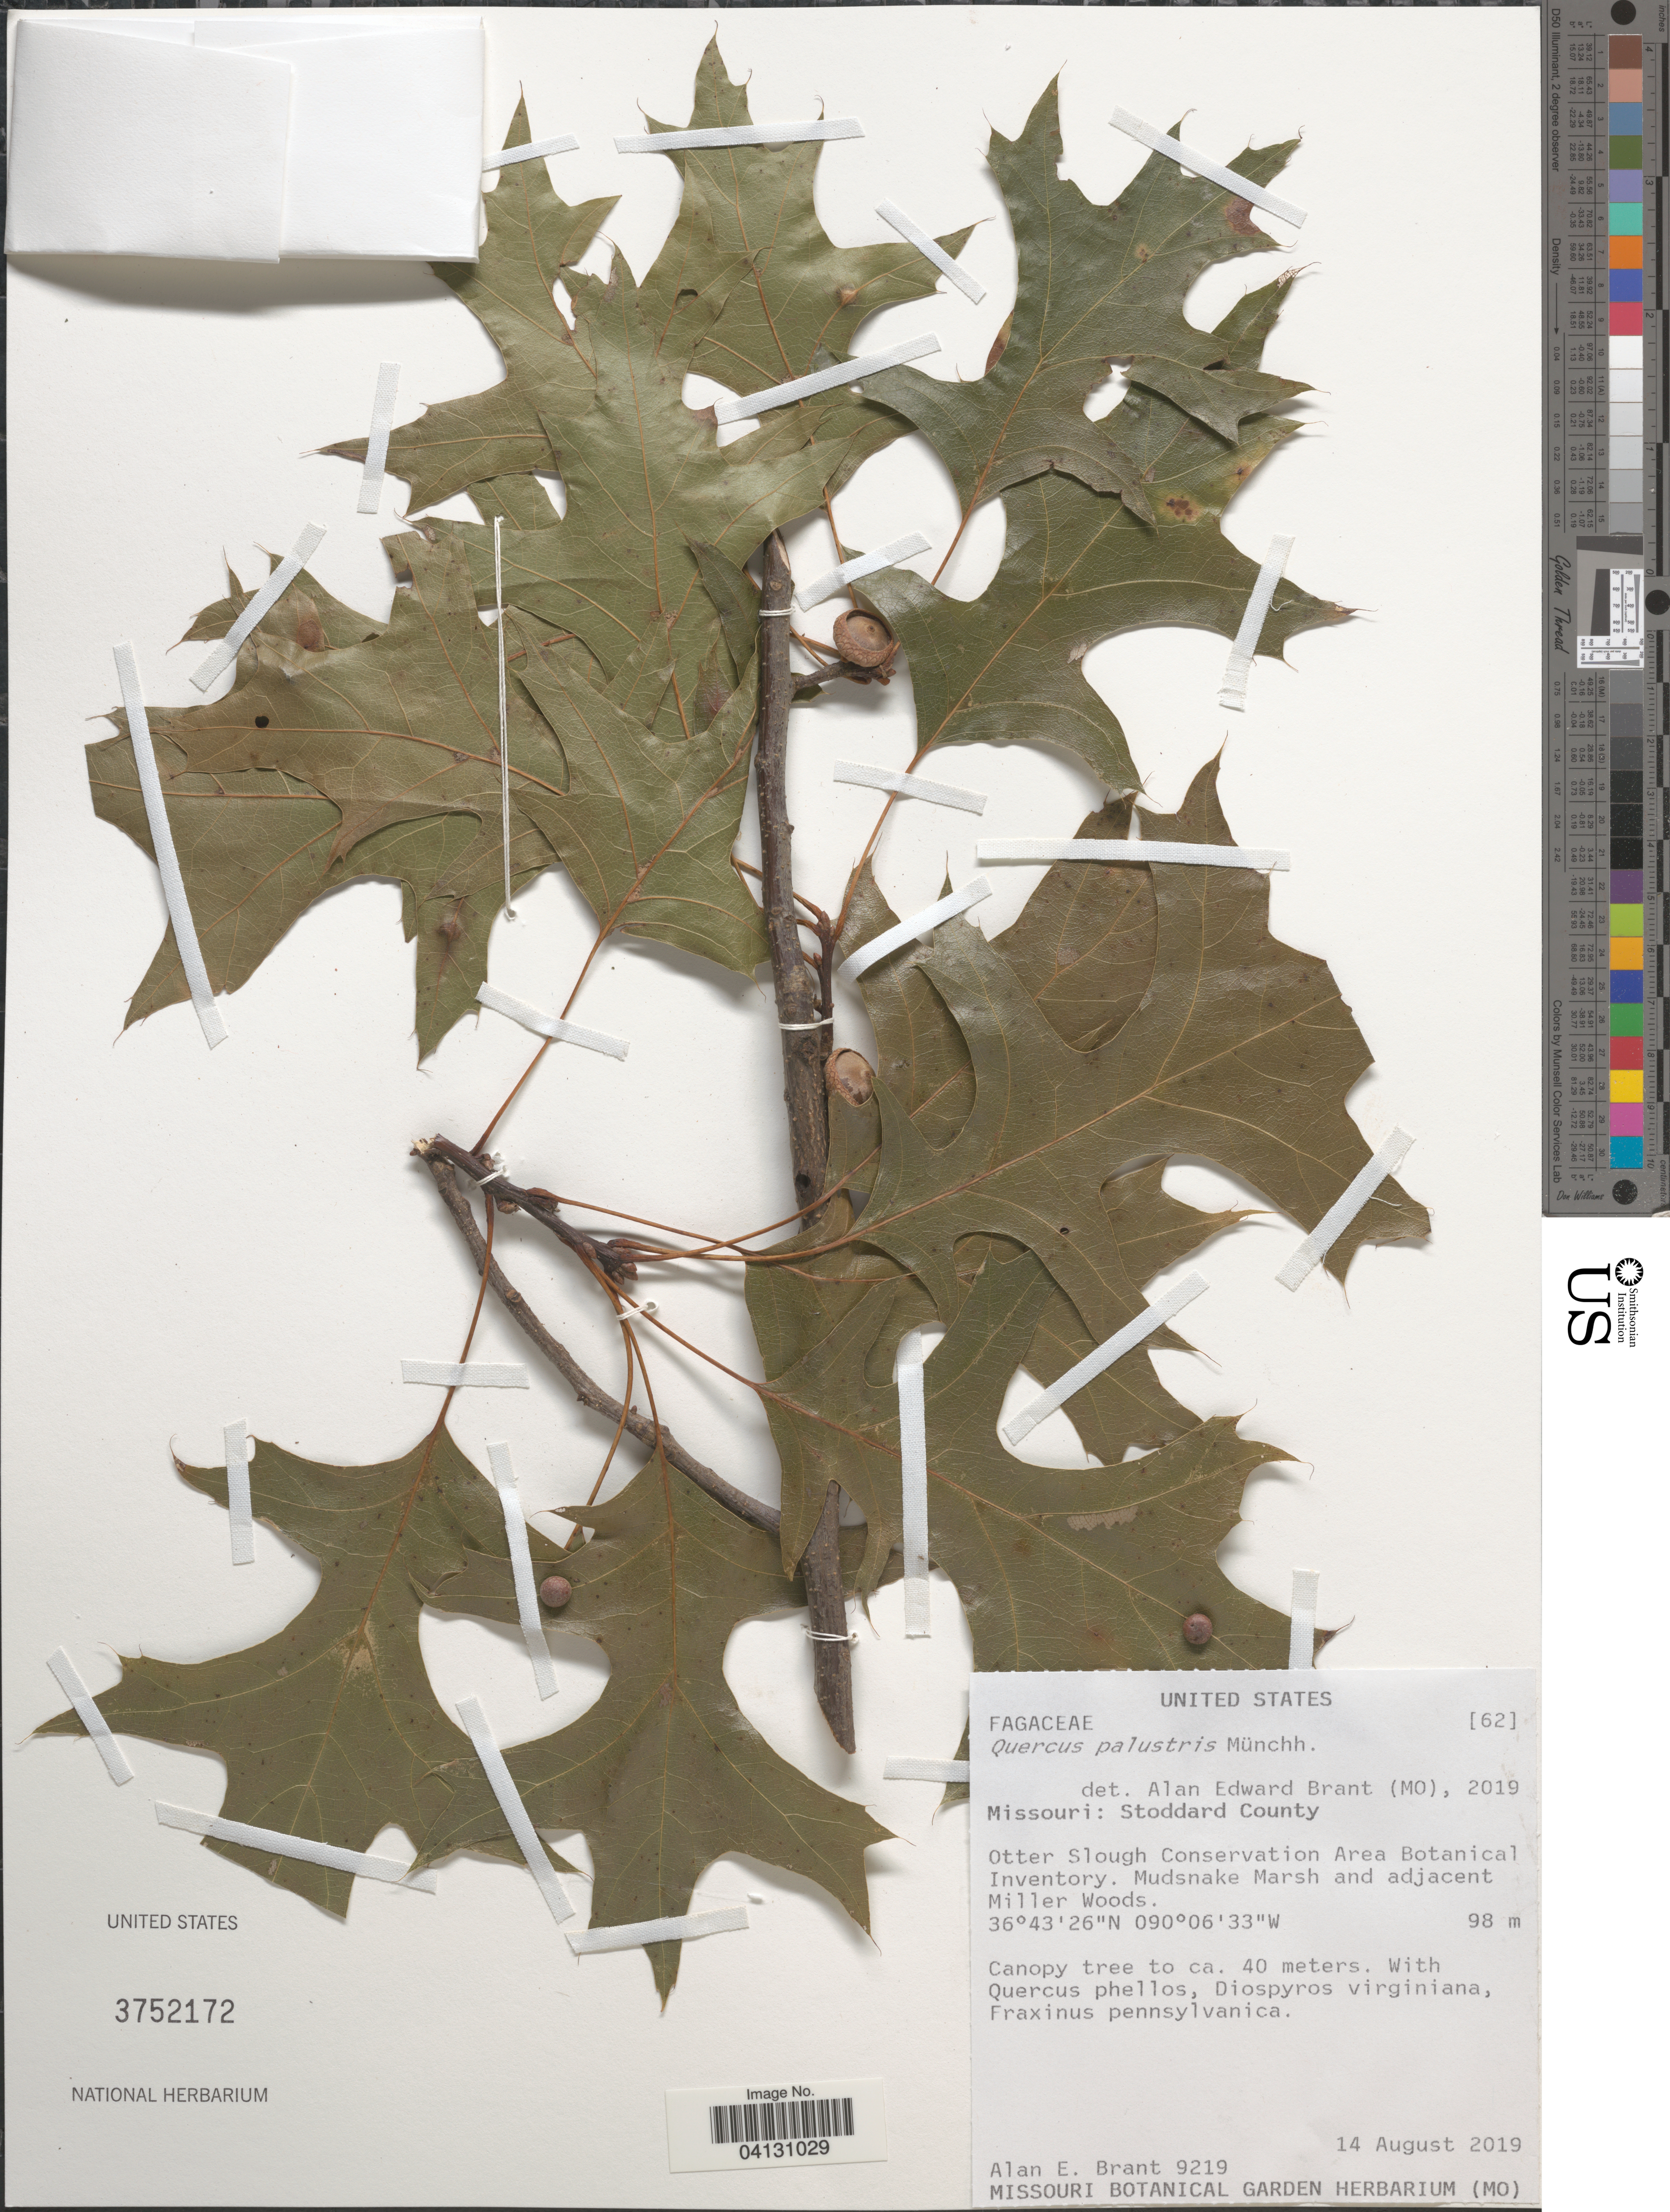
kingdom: Plantae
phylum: Tracheophyta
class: Magnoliopsida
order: Fagales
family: Fagaceae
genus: Quercus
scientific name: Quercus palustris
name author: Münchh.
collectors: A. Brant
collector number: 9219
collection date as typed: Transcribed d/m/y: 14/8/2019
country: United States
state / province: Missouri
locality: Stoddard County. Otter Slough Conservation Area Botanical Inventory. Mudsnake Marsh and adjacent Miller Woods.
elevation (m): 98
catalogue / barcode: US 3752172